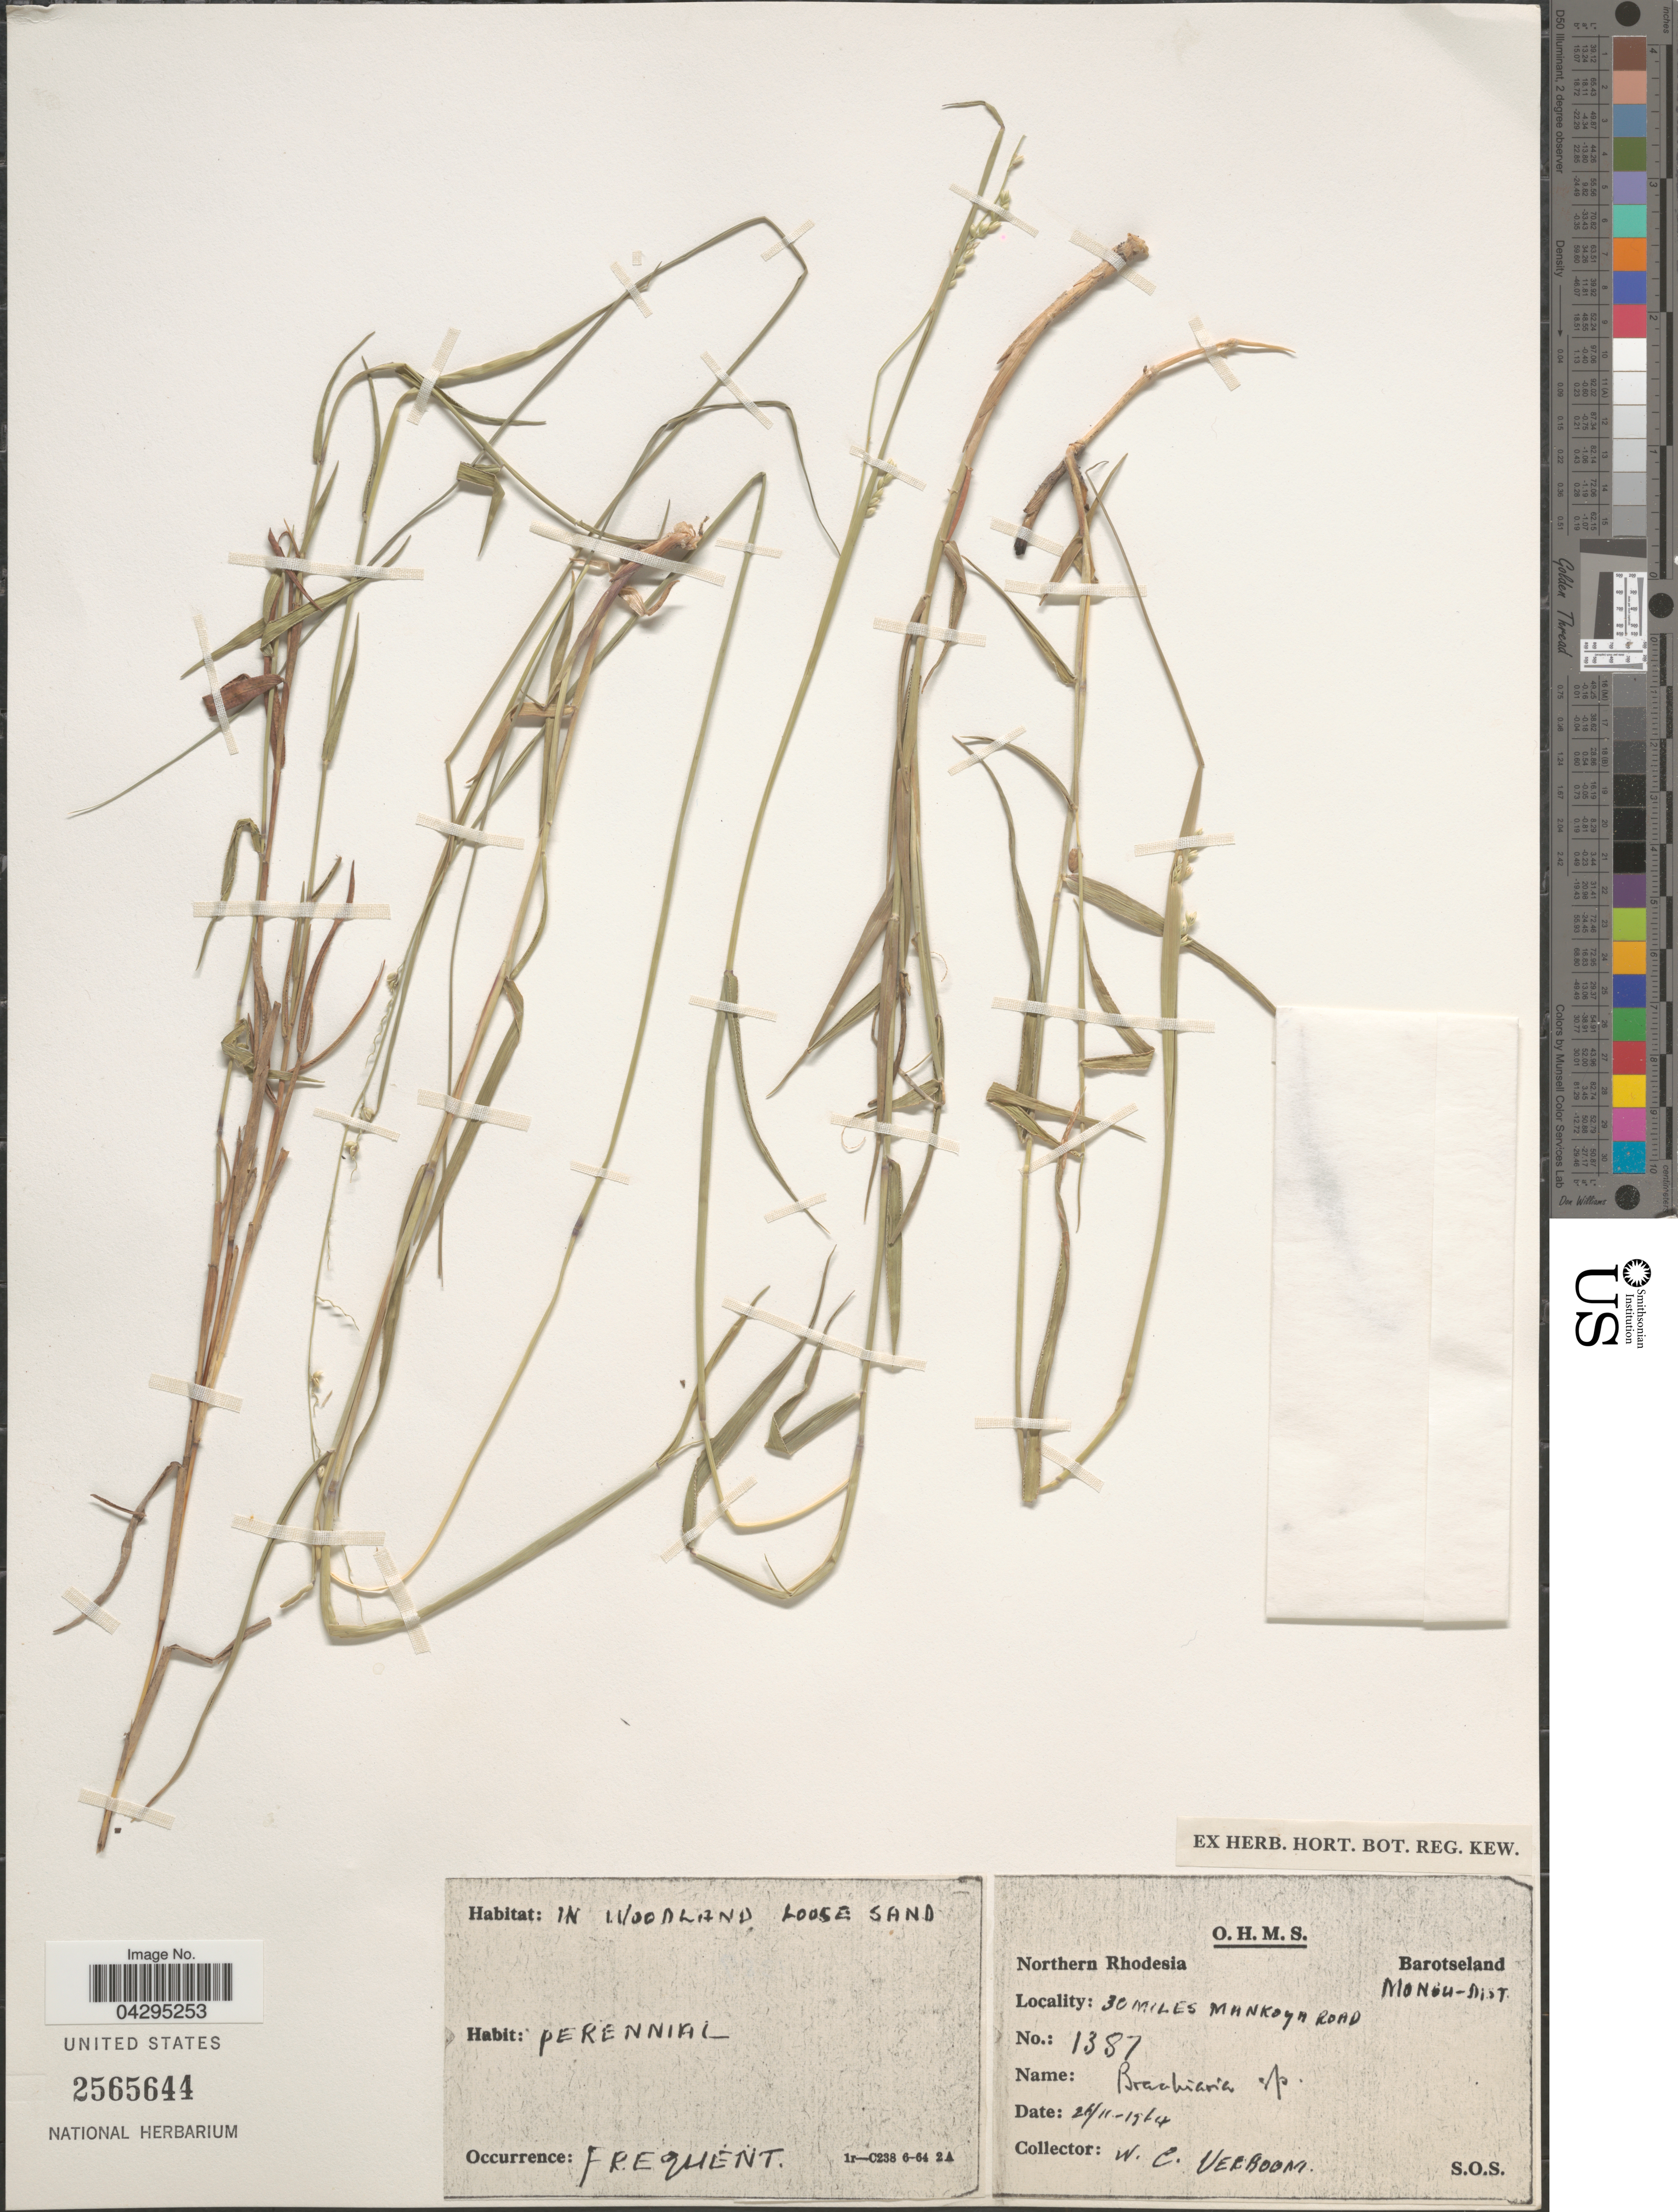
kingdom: Plantae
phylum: Tracheophyta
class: Liliopsida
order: Poales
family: Poaceae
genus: Urochloa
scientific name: Urochloa sp.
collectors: W. Verboom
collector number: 1387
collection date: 1964-02-26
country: Zambia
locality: Northern Rhodesia. Barotseland. Manou-Dist. 30 miles Mankoya Road.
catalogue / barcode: US 2565644